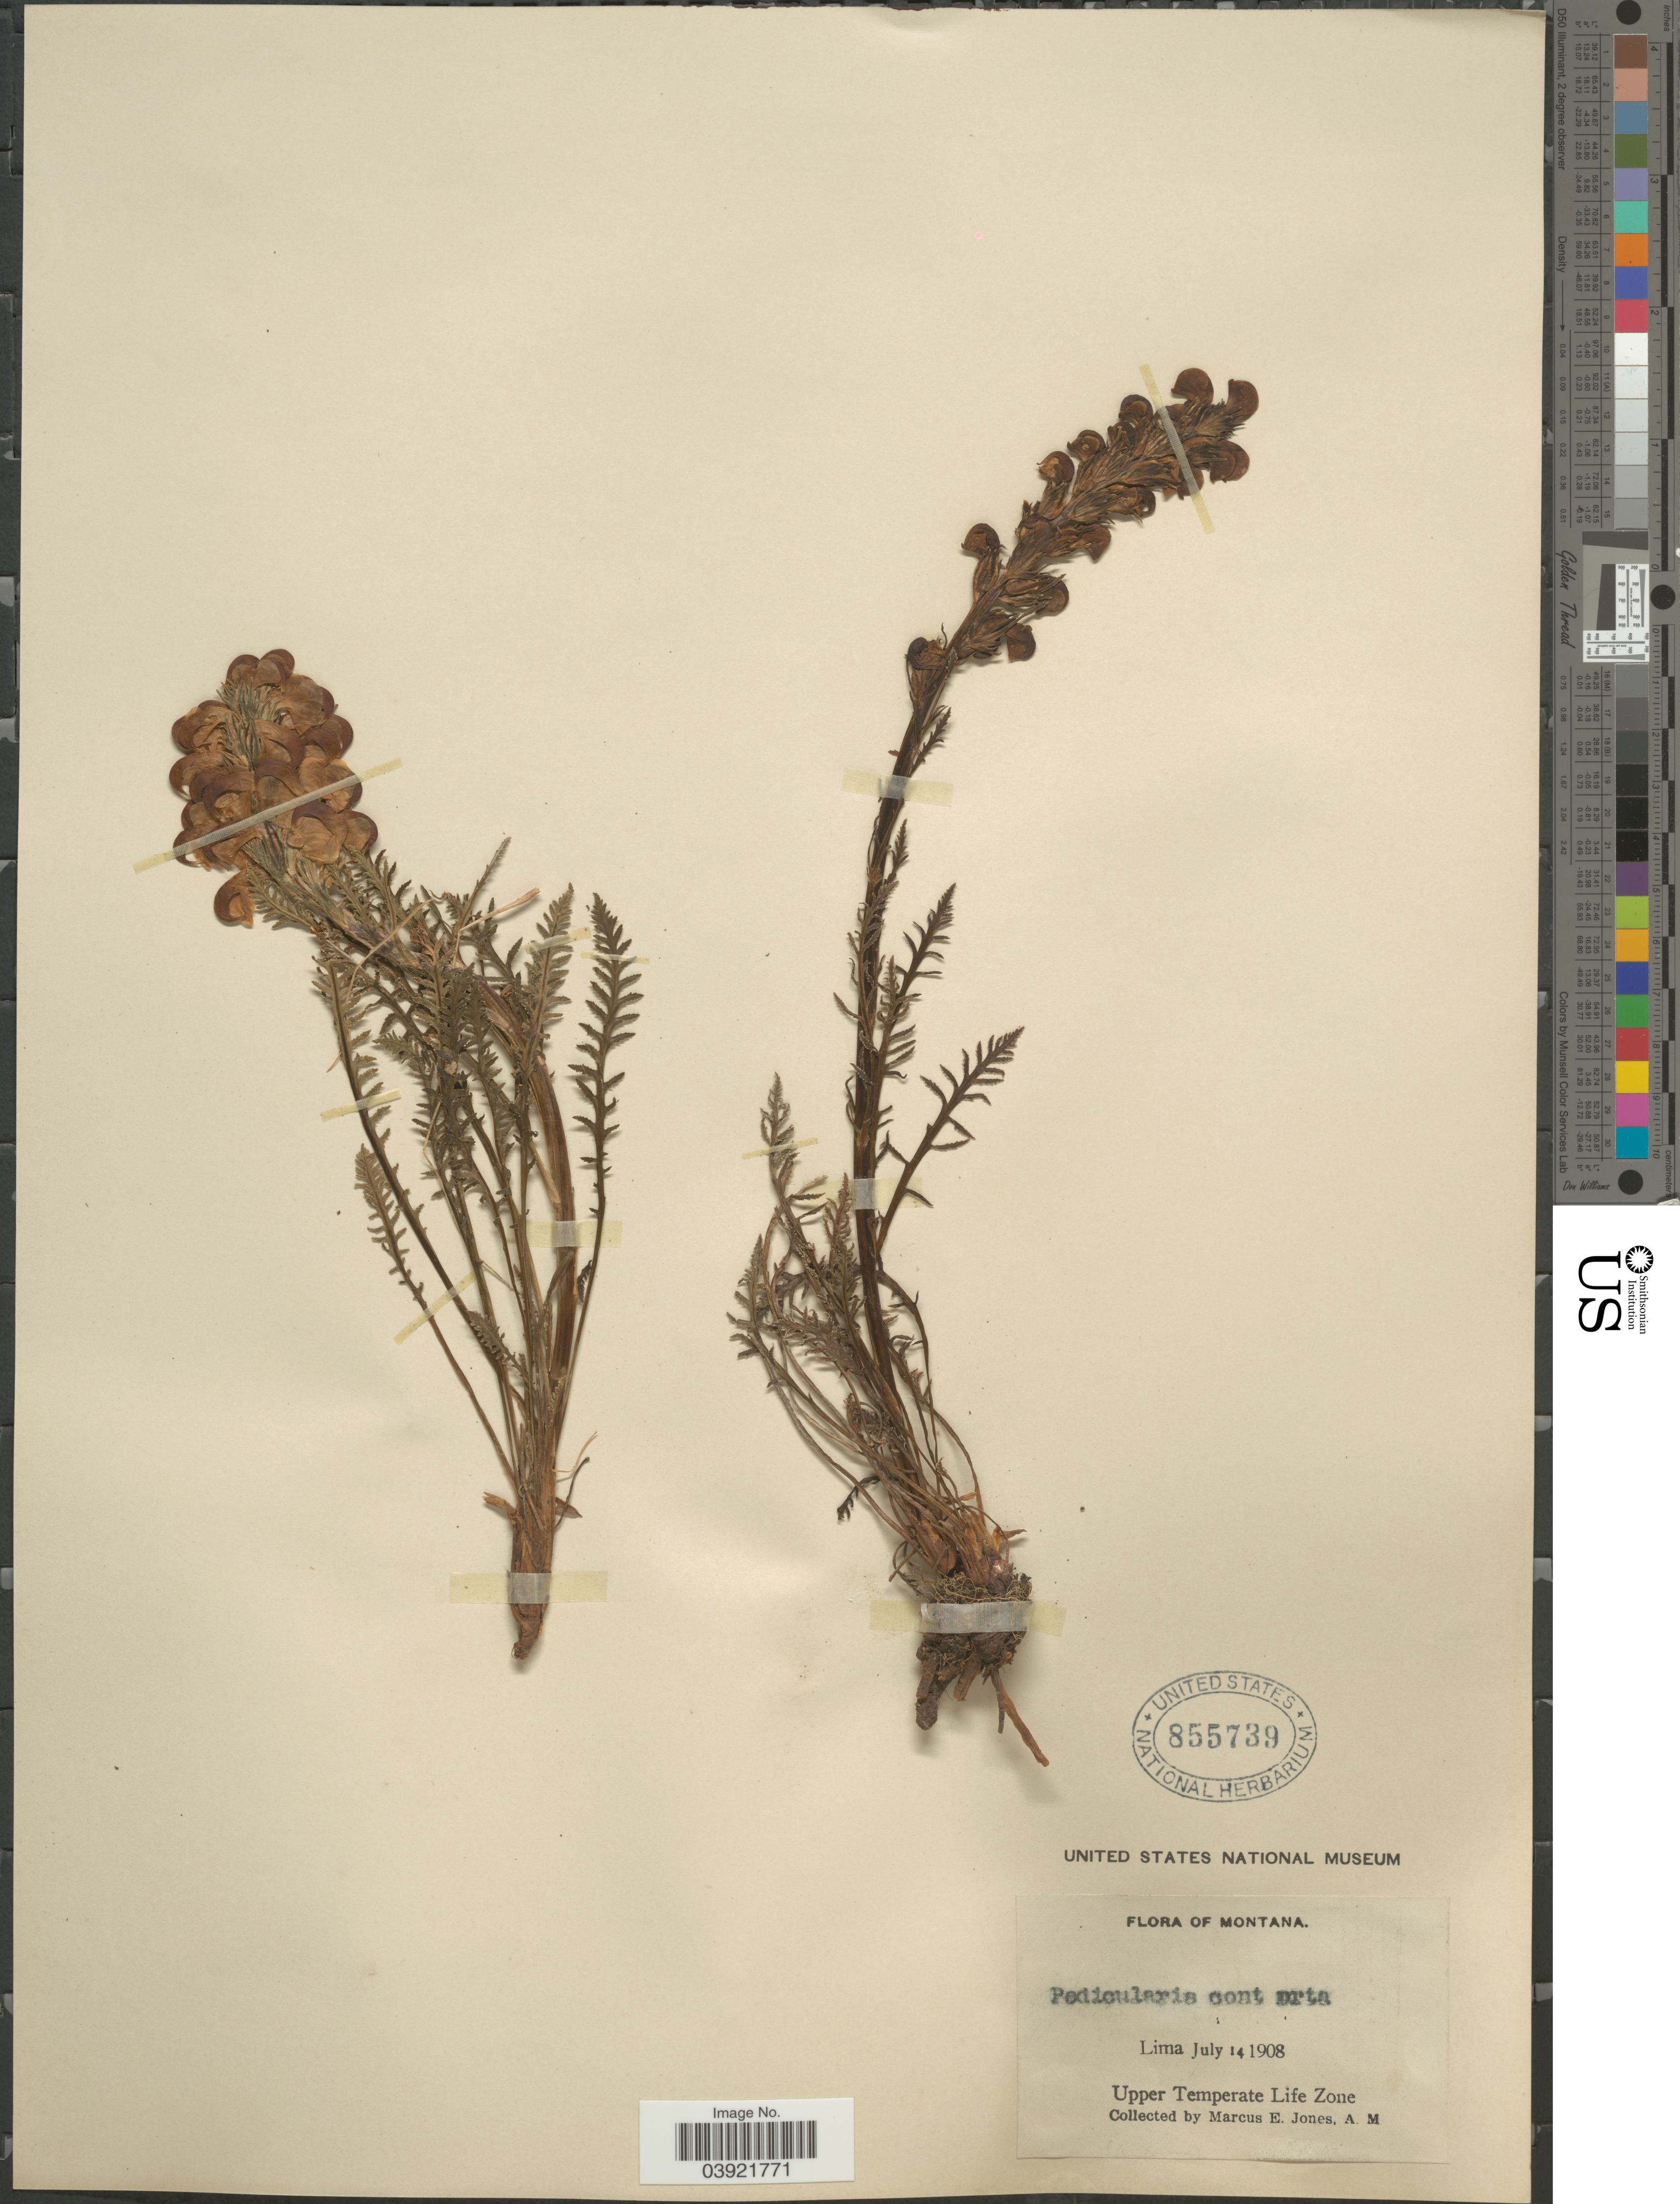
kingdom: Plantae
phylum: Tracheophyta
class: Magnoliopsida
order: Lamiales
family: Orobanchaceae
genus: Pedicularis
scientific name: Pedicularis contorta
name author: Benth.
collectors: M. E. Jones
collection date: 1908-07-14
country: United States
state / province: Montana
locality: Lima. Upper Temperate Life Zone.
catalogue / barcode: US 855739